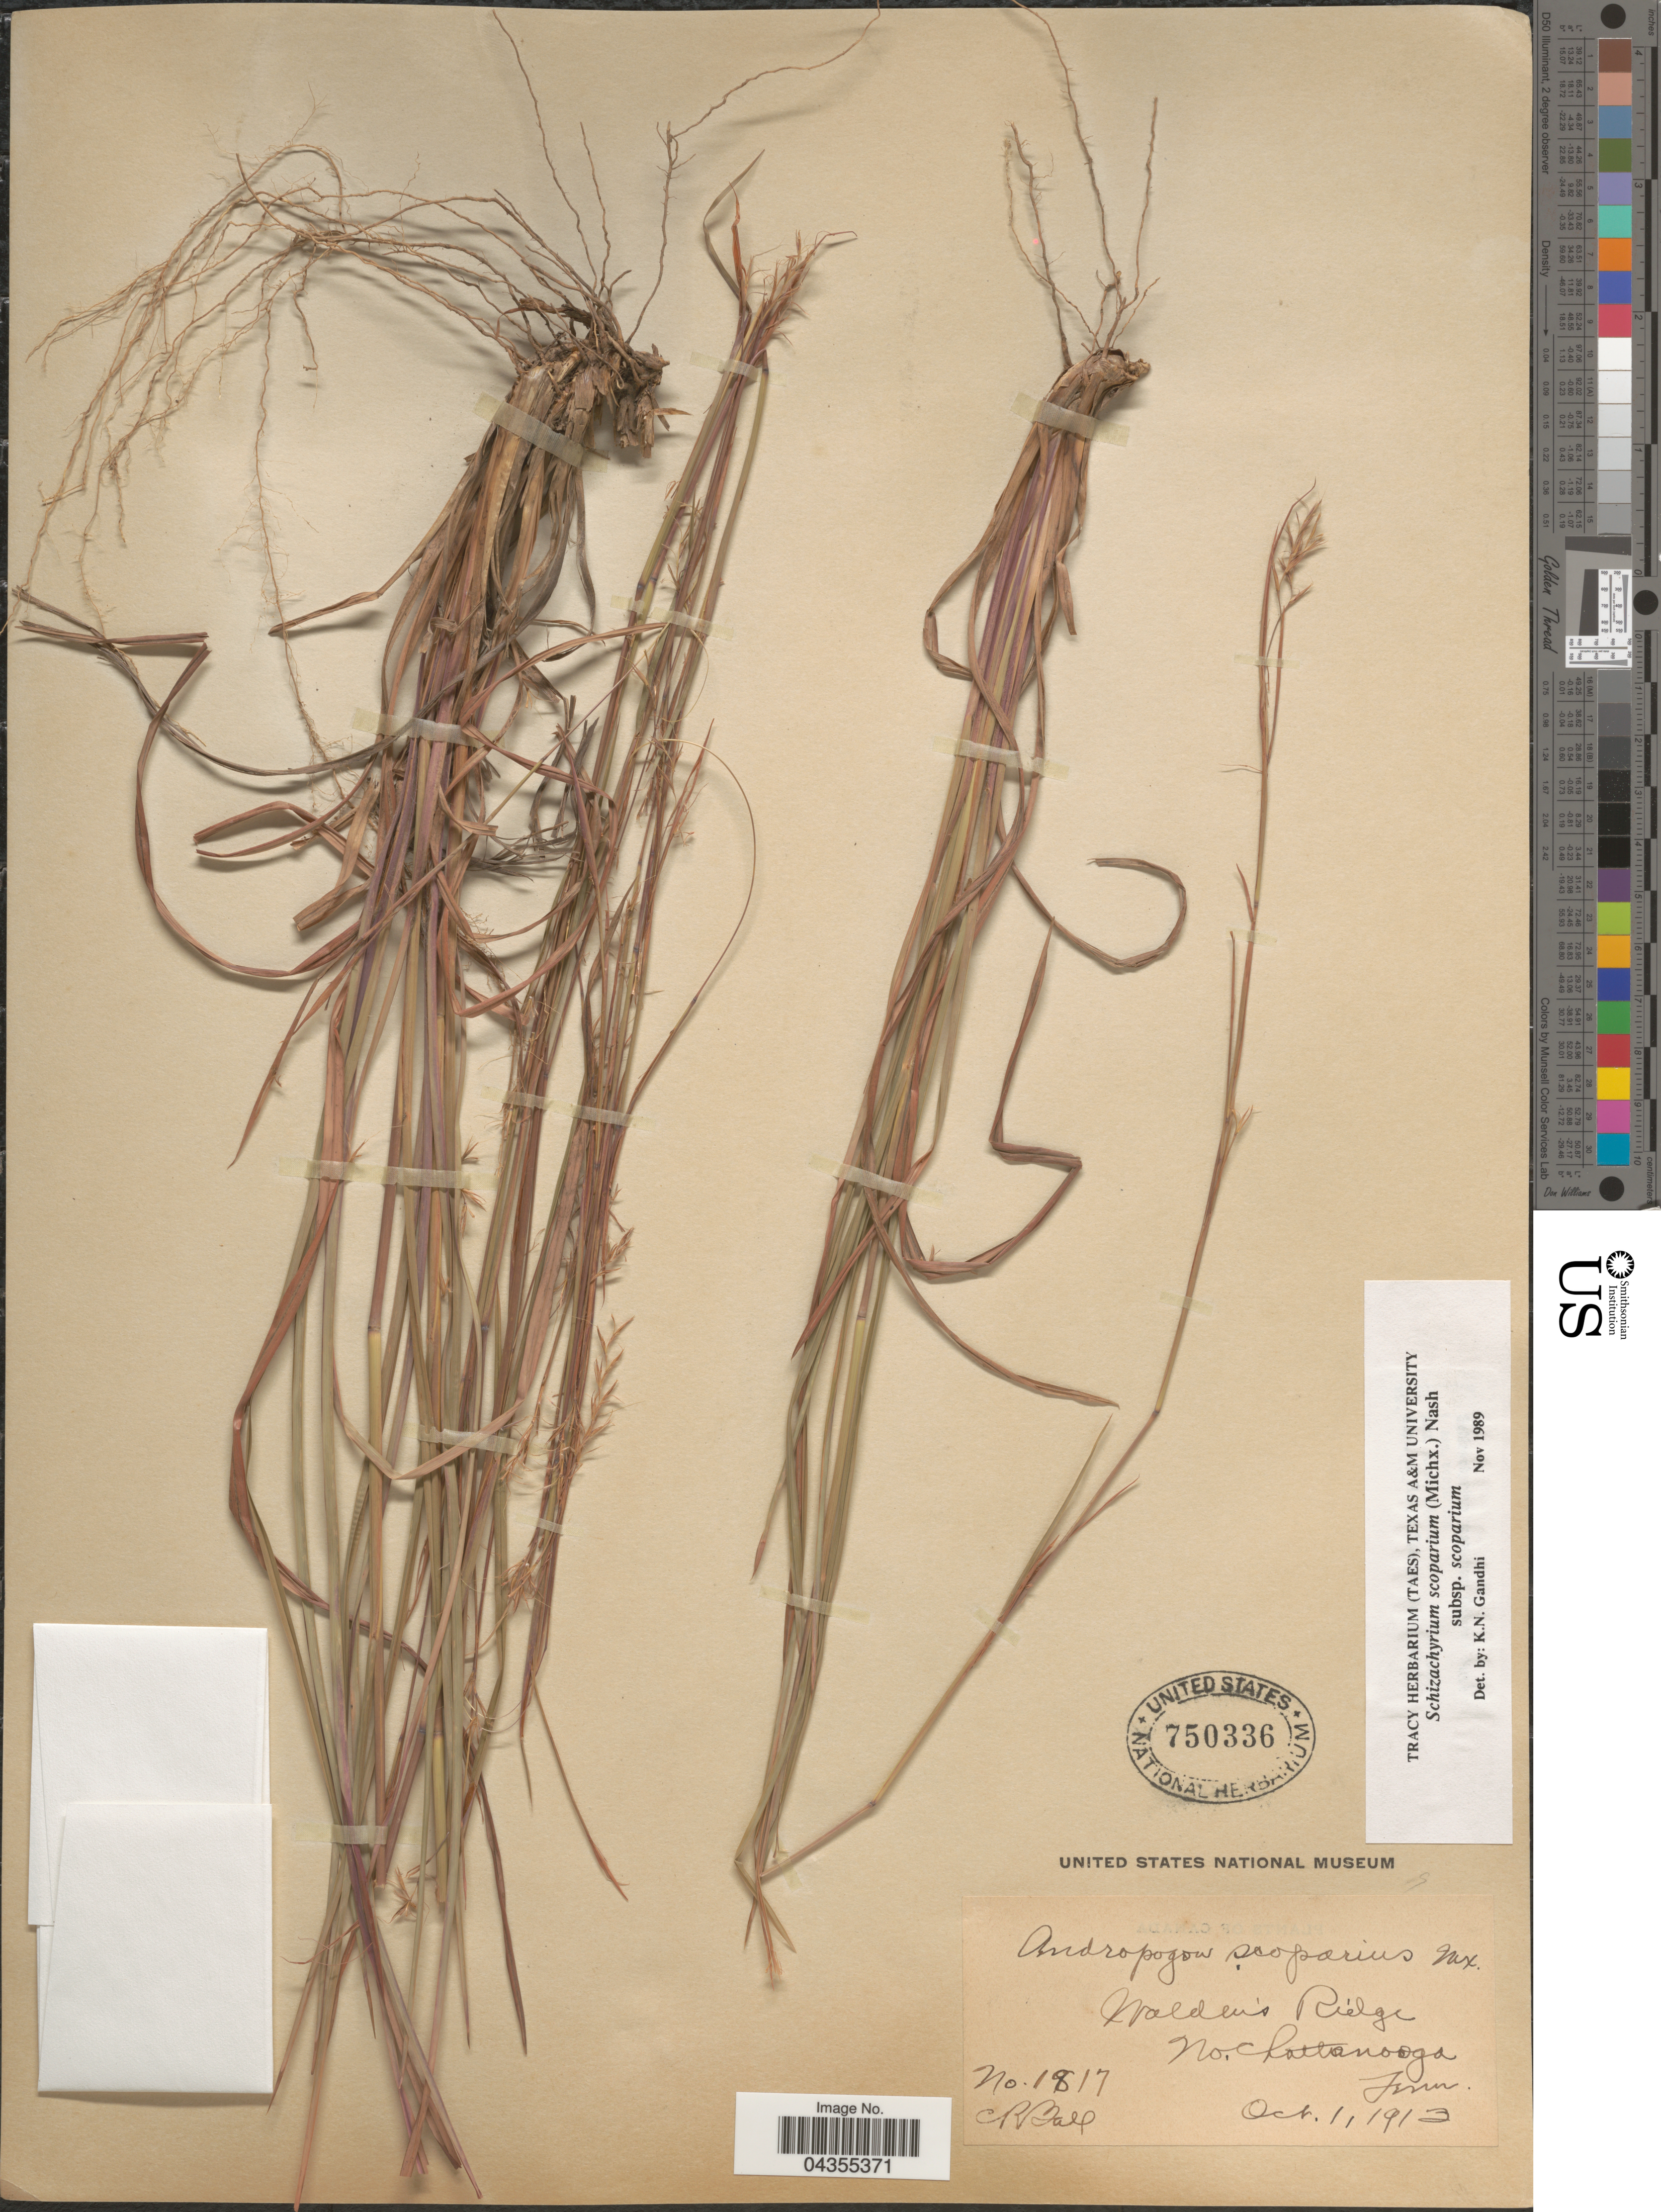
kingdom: Plantae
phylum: Tracheophyta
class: Liliopsida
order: Poales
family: Poaceae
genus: Schizachyrium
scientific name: Schizachyrium scoparium var. scoparium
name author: (Michx.) Nash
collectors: C. R. Ball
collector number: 1917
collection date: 1913-10-01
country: United States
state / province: Tennessee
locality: Walden's Rielge. No. Chattanooga.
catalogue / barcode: US 750336